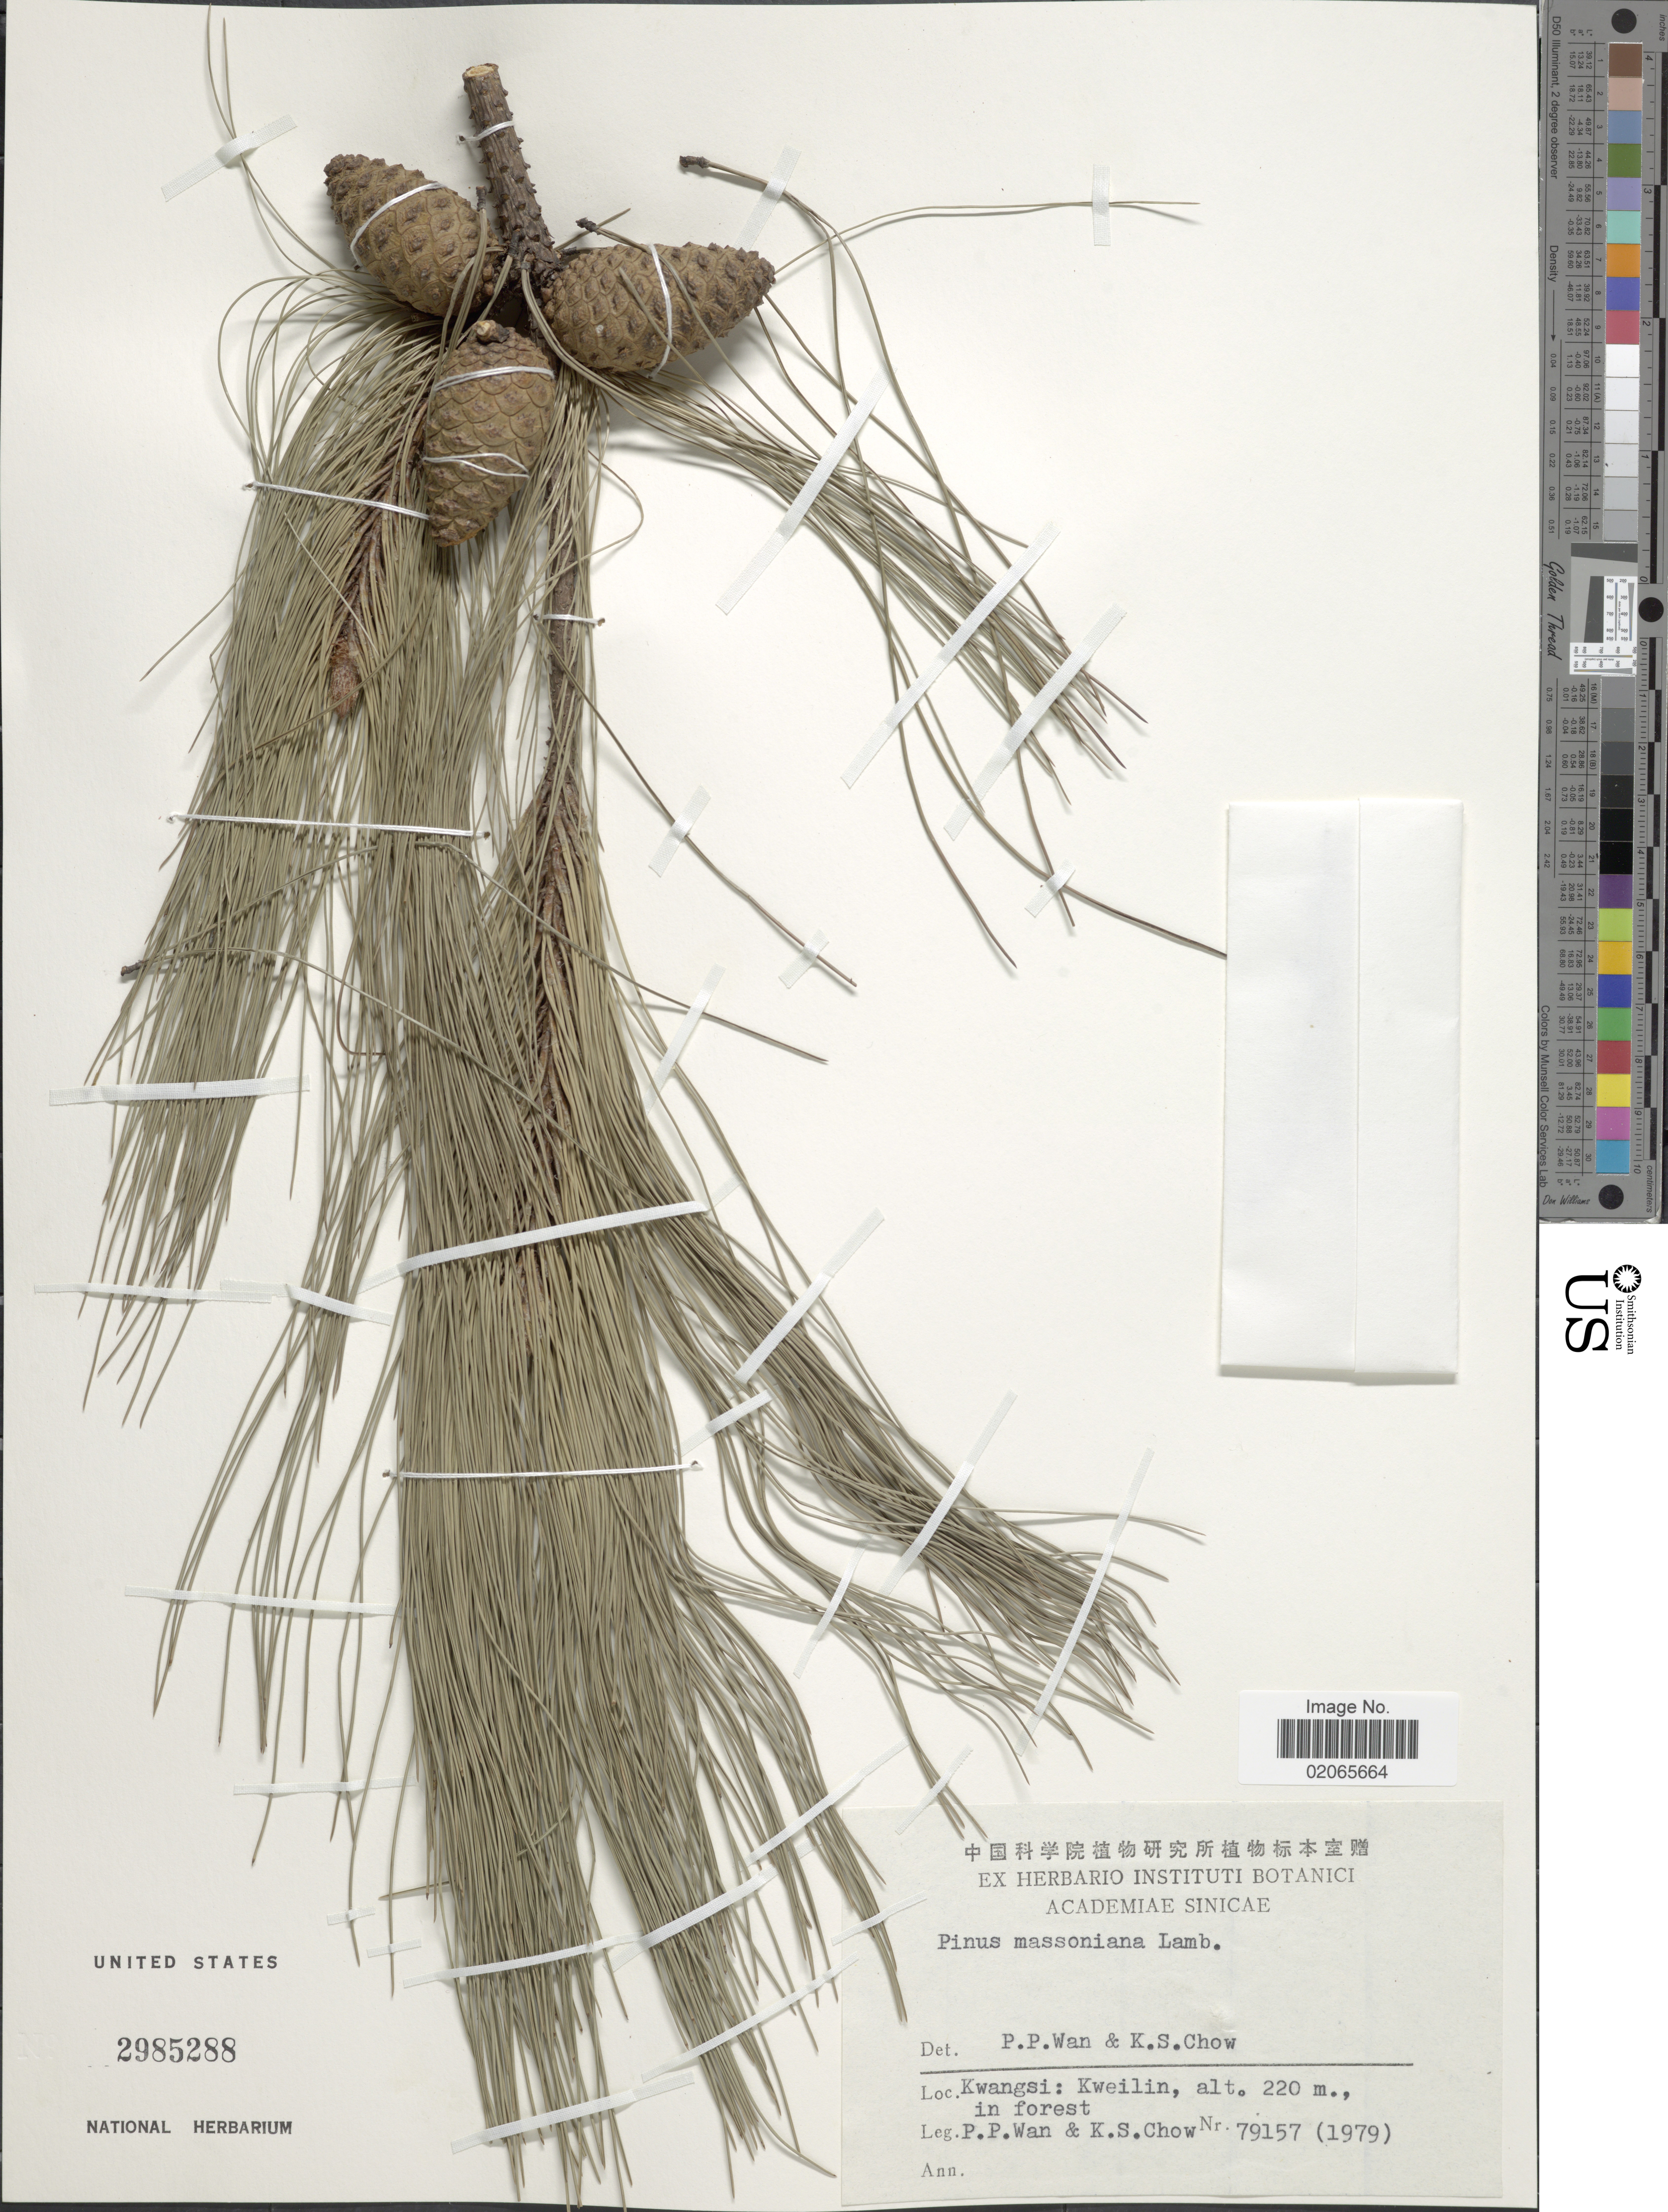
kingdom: Plantae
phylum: Tracheophyta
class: Pinopsida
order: Pinales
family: Pinaceae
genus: Pinus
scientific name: Pinus massoniana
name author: D. Don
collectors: P. Wan & K. S. Chow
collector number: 79157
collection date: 1979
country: China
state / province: Guangxi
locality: Kwangsi: Kweilin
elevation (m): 220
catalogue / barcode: US 2985288